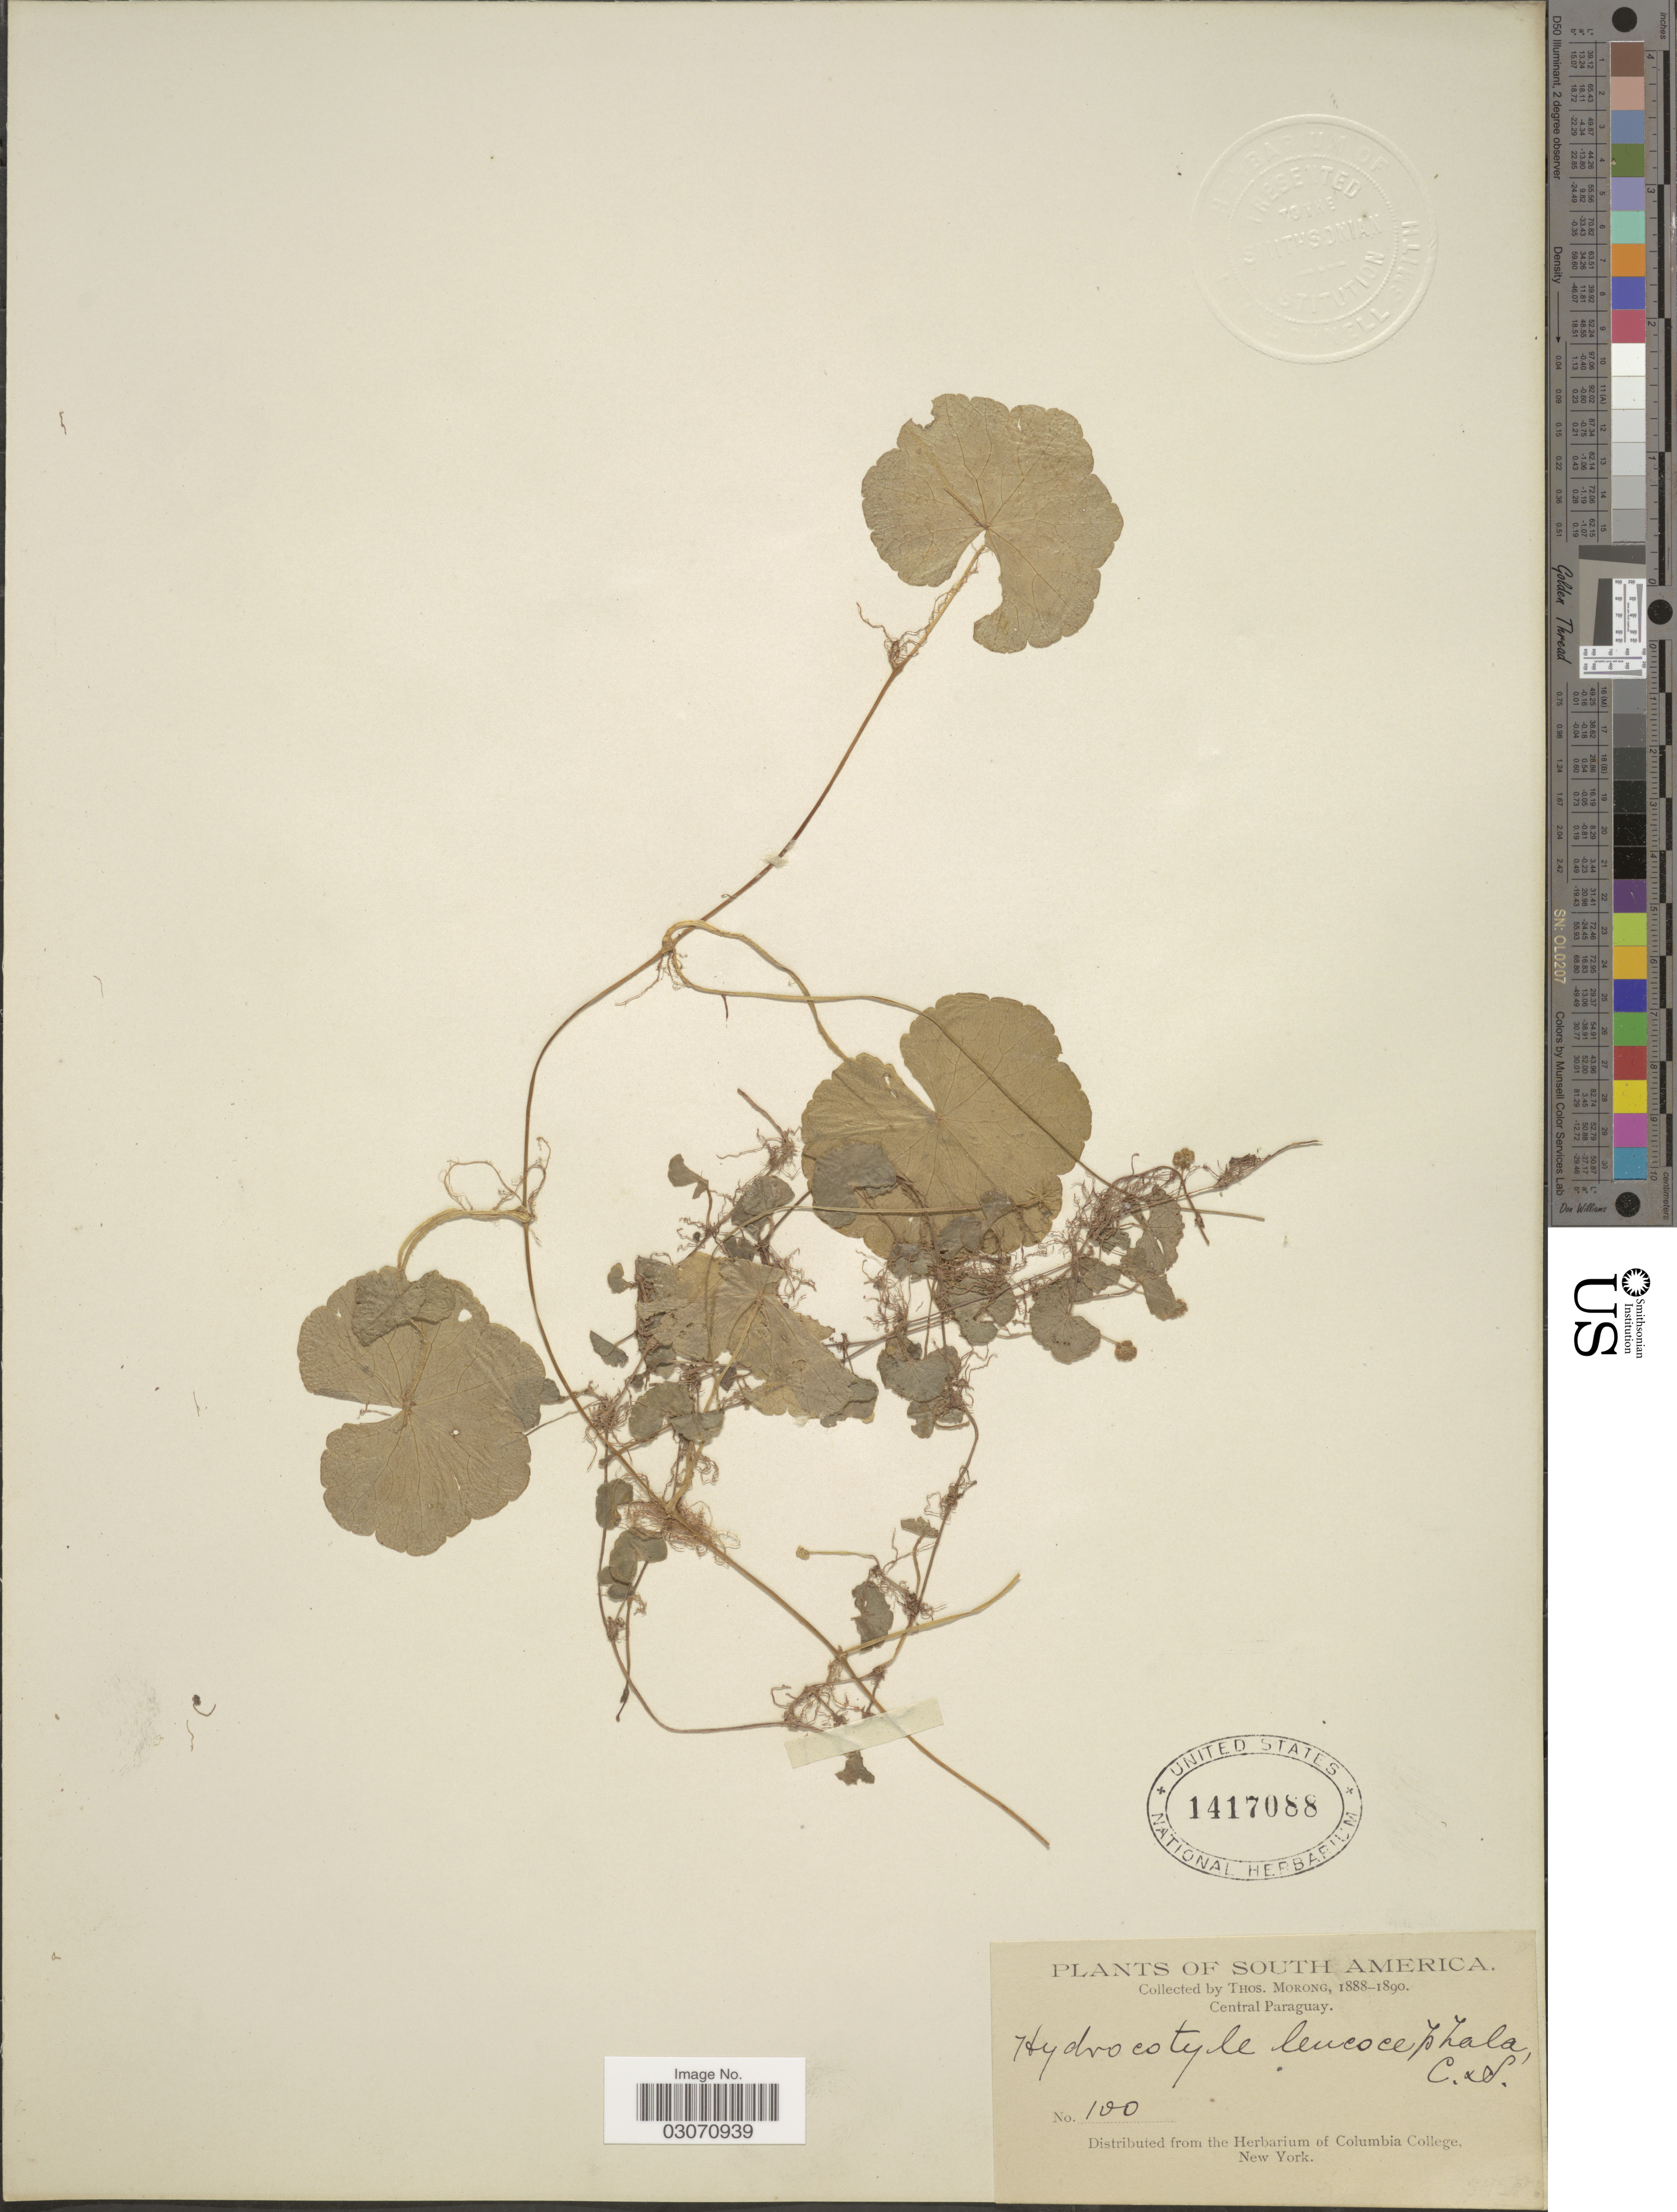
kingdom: Plantae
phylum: Tracheophyta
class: Magnoliopsida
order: Apiales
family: Araliaceae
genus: Hydrocotyle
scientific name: Hydrocotyle leucocephala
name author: Cham. & Schltdl.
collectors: ex herb. T. Morong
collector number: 100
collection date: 1888/1890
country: Paraguay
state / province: Central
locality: Central Paraguay.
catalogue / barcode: US 1417088